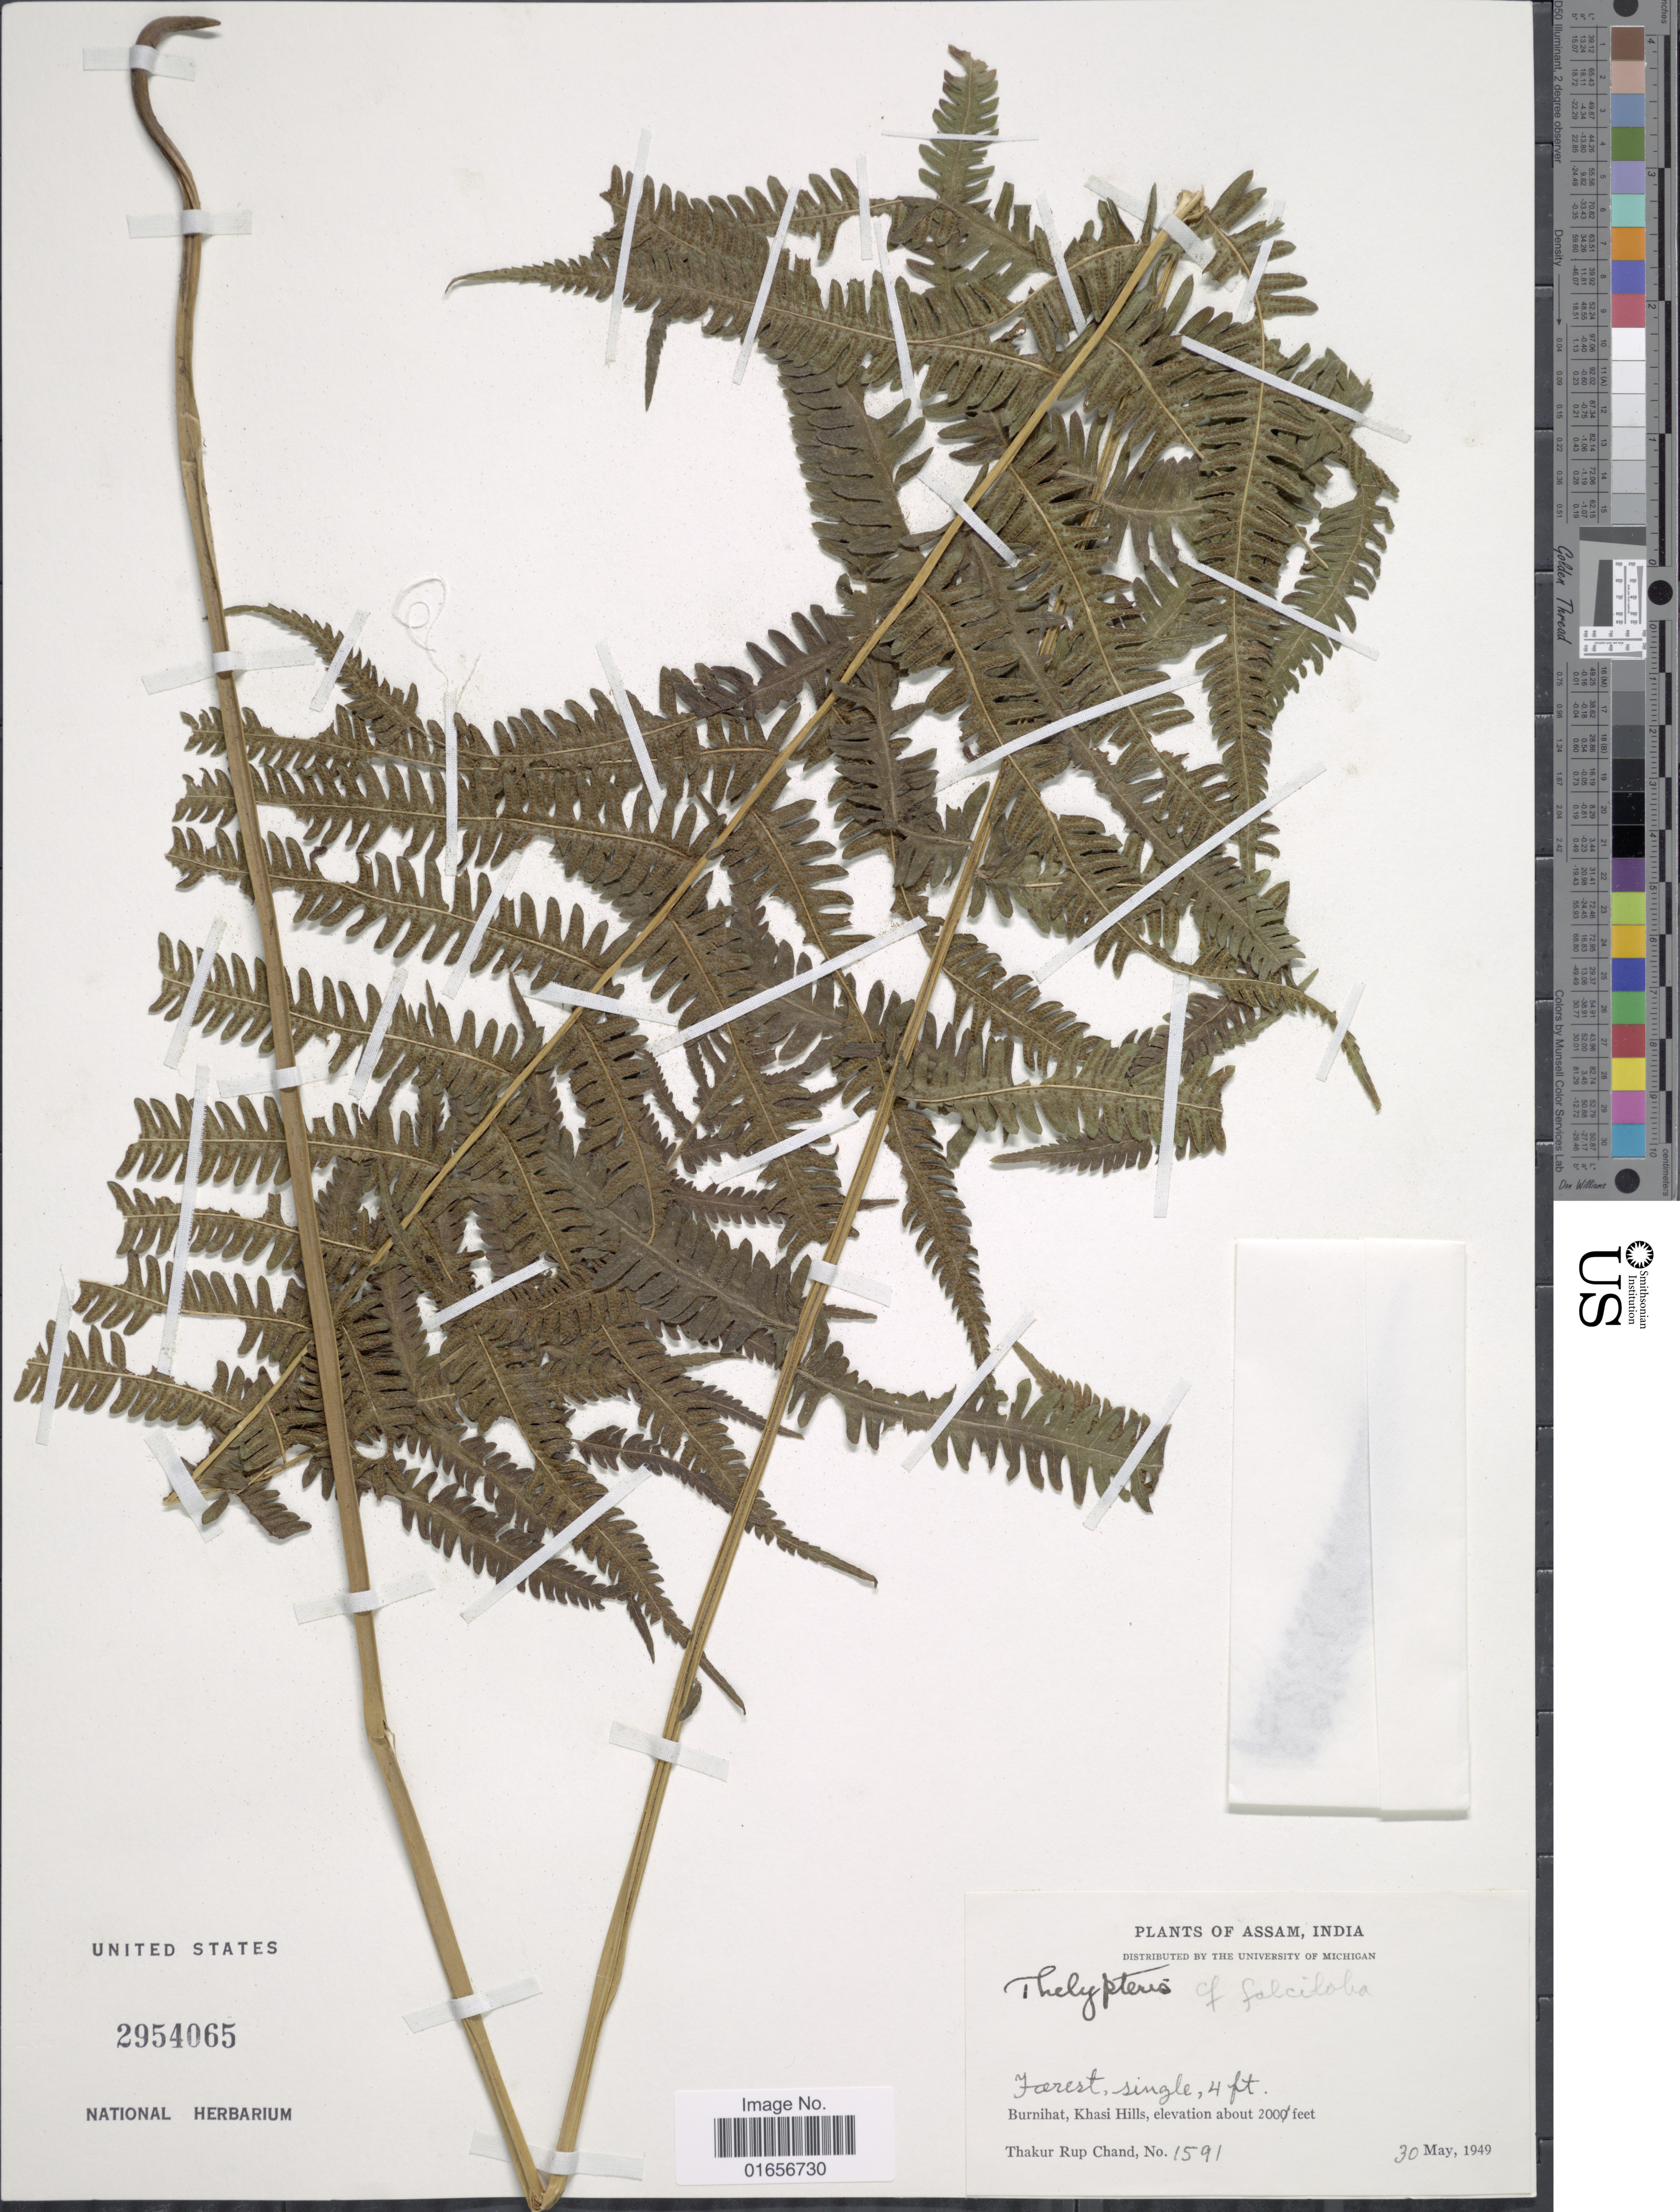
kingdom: Plantae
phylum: Tracheophyta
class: Polypodiopsida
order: Polypodiales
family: Thelypteridaceae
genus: Pseudocyclosorus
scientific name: Pseudocyclosorus falcilobus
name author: (Hook.) Ching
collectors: T. R. Chand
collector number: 1591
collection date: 1949-05-30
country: India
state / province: Meghalaya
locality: Assam, India. Burnihat, Khasi Hills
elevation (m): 610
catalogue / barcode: US 2954065